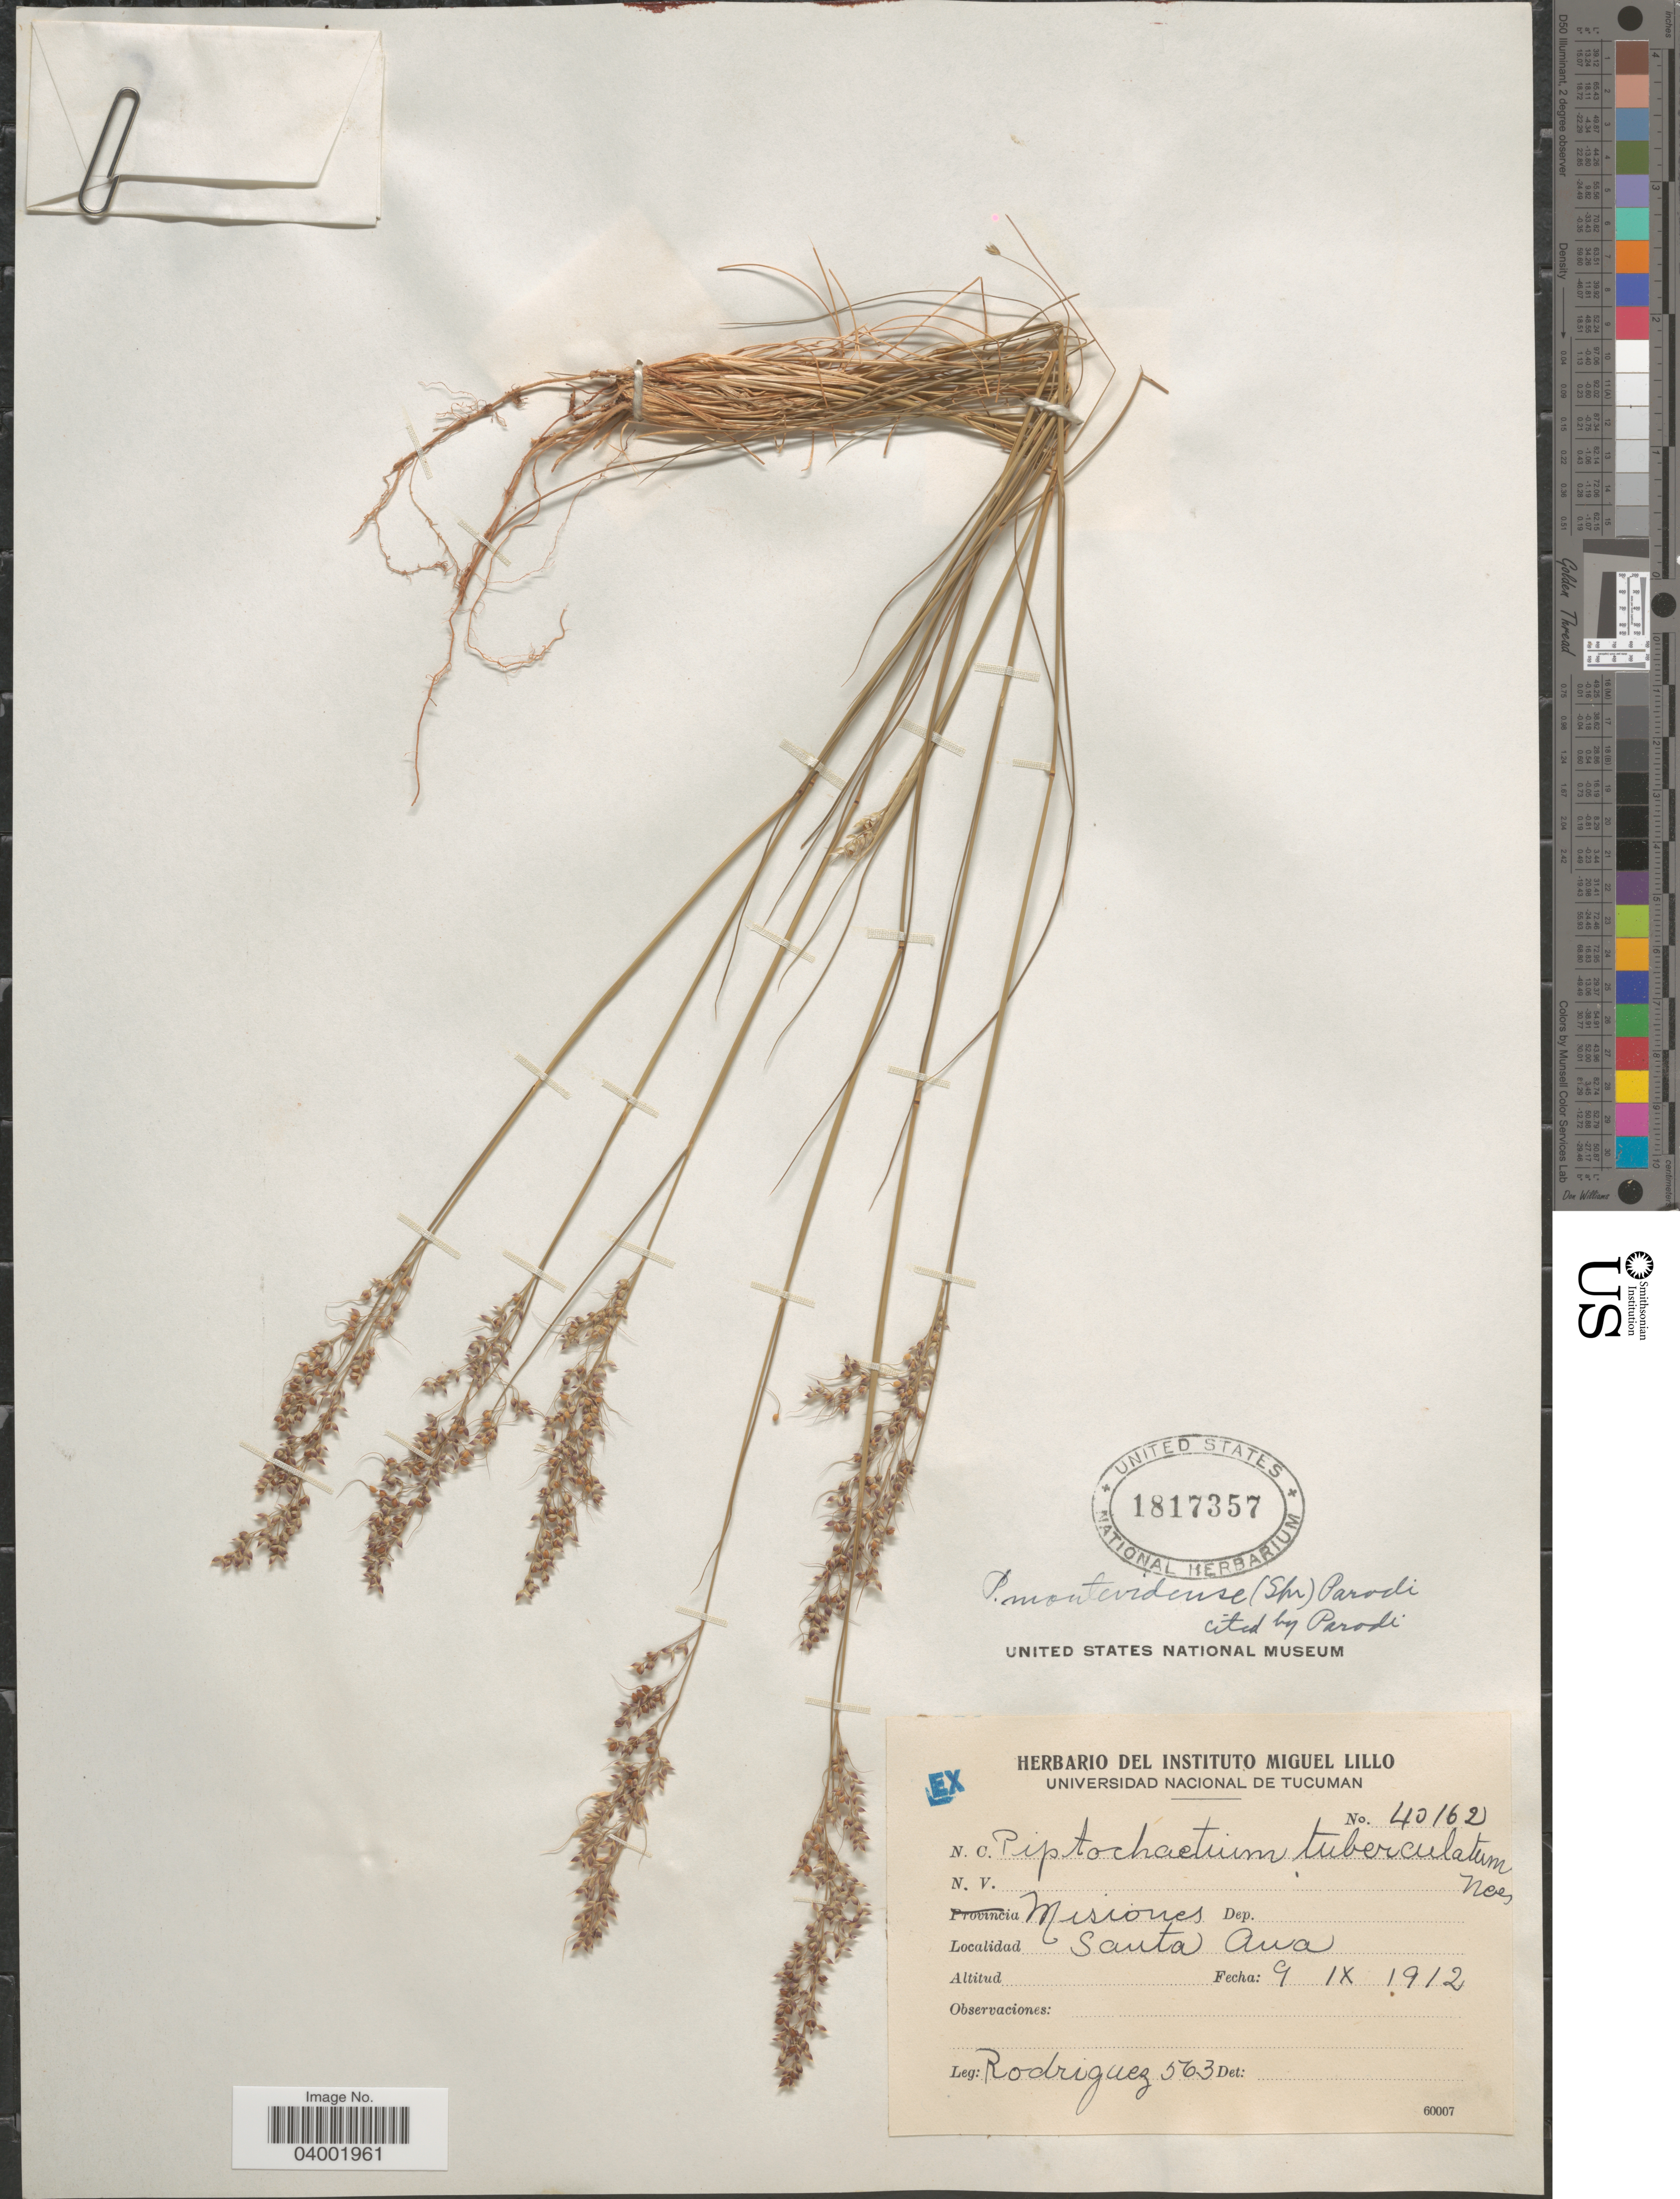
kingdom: Plantae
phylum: Tracheophyta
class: Liliopsida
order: Poales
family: Poaceae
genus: Piptochaetium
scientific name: Piptochaetium montevidense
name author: (Spreng.) Parodi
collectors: Rodriguez, --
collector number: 563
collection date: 1912-09-09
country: Argentina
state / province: Misiones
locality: Santa Ana.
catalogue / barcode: US 1817357